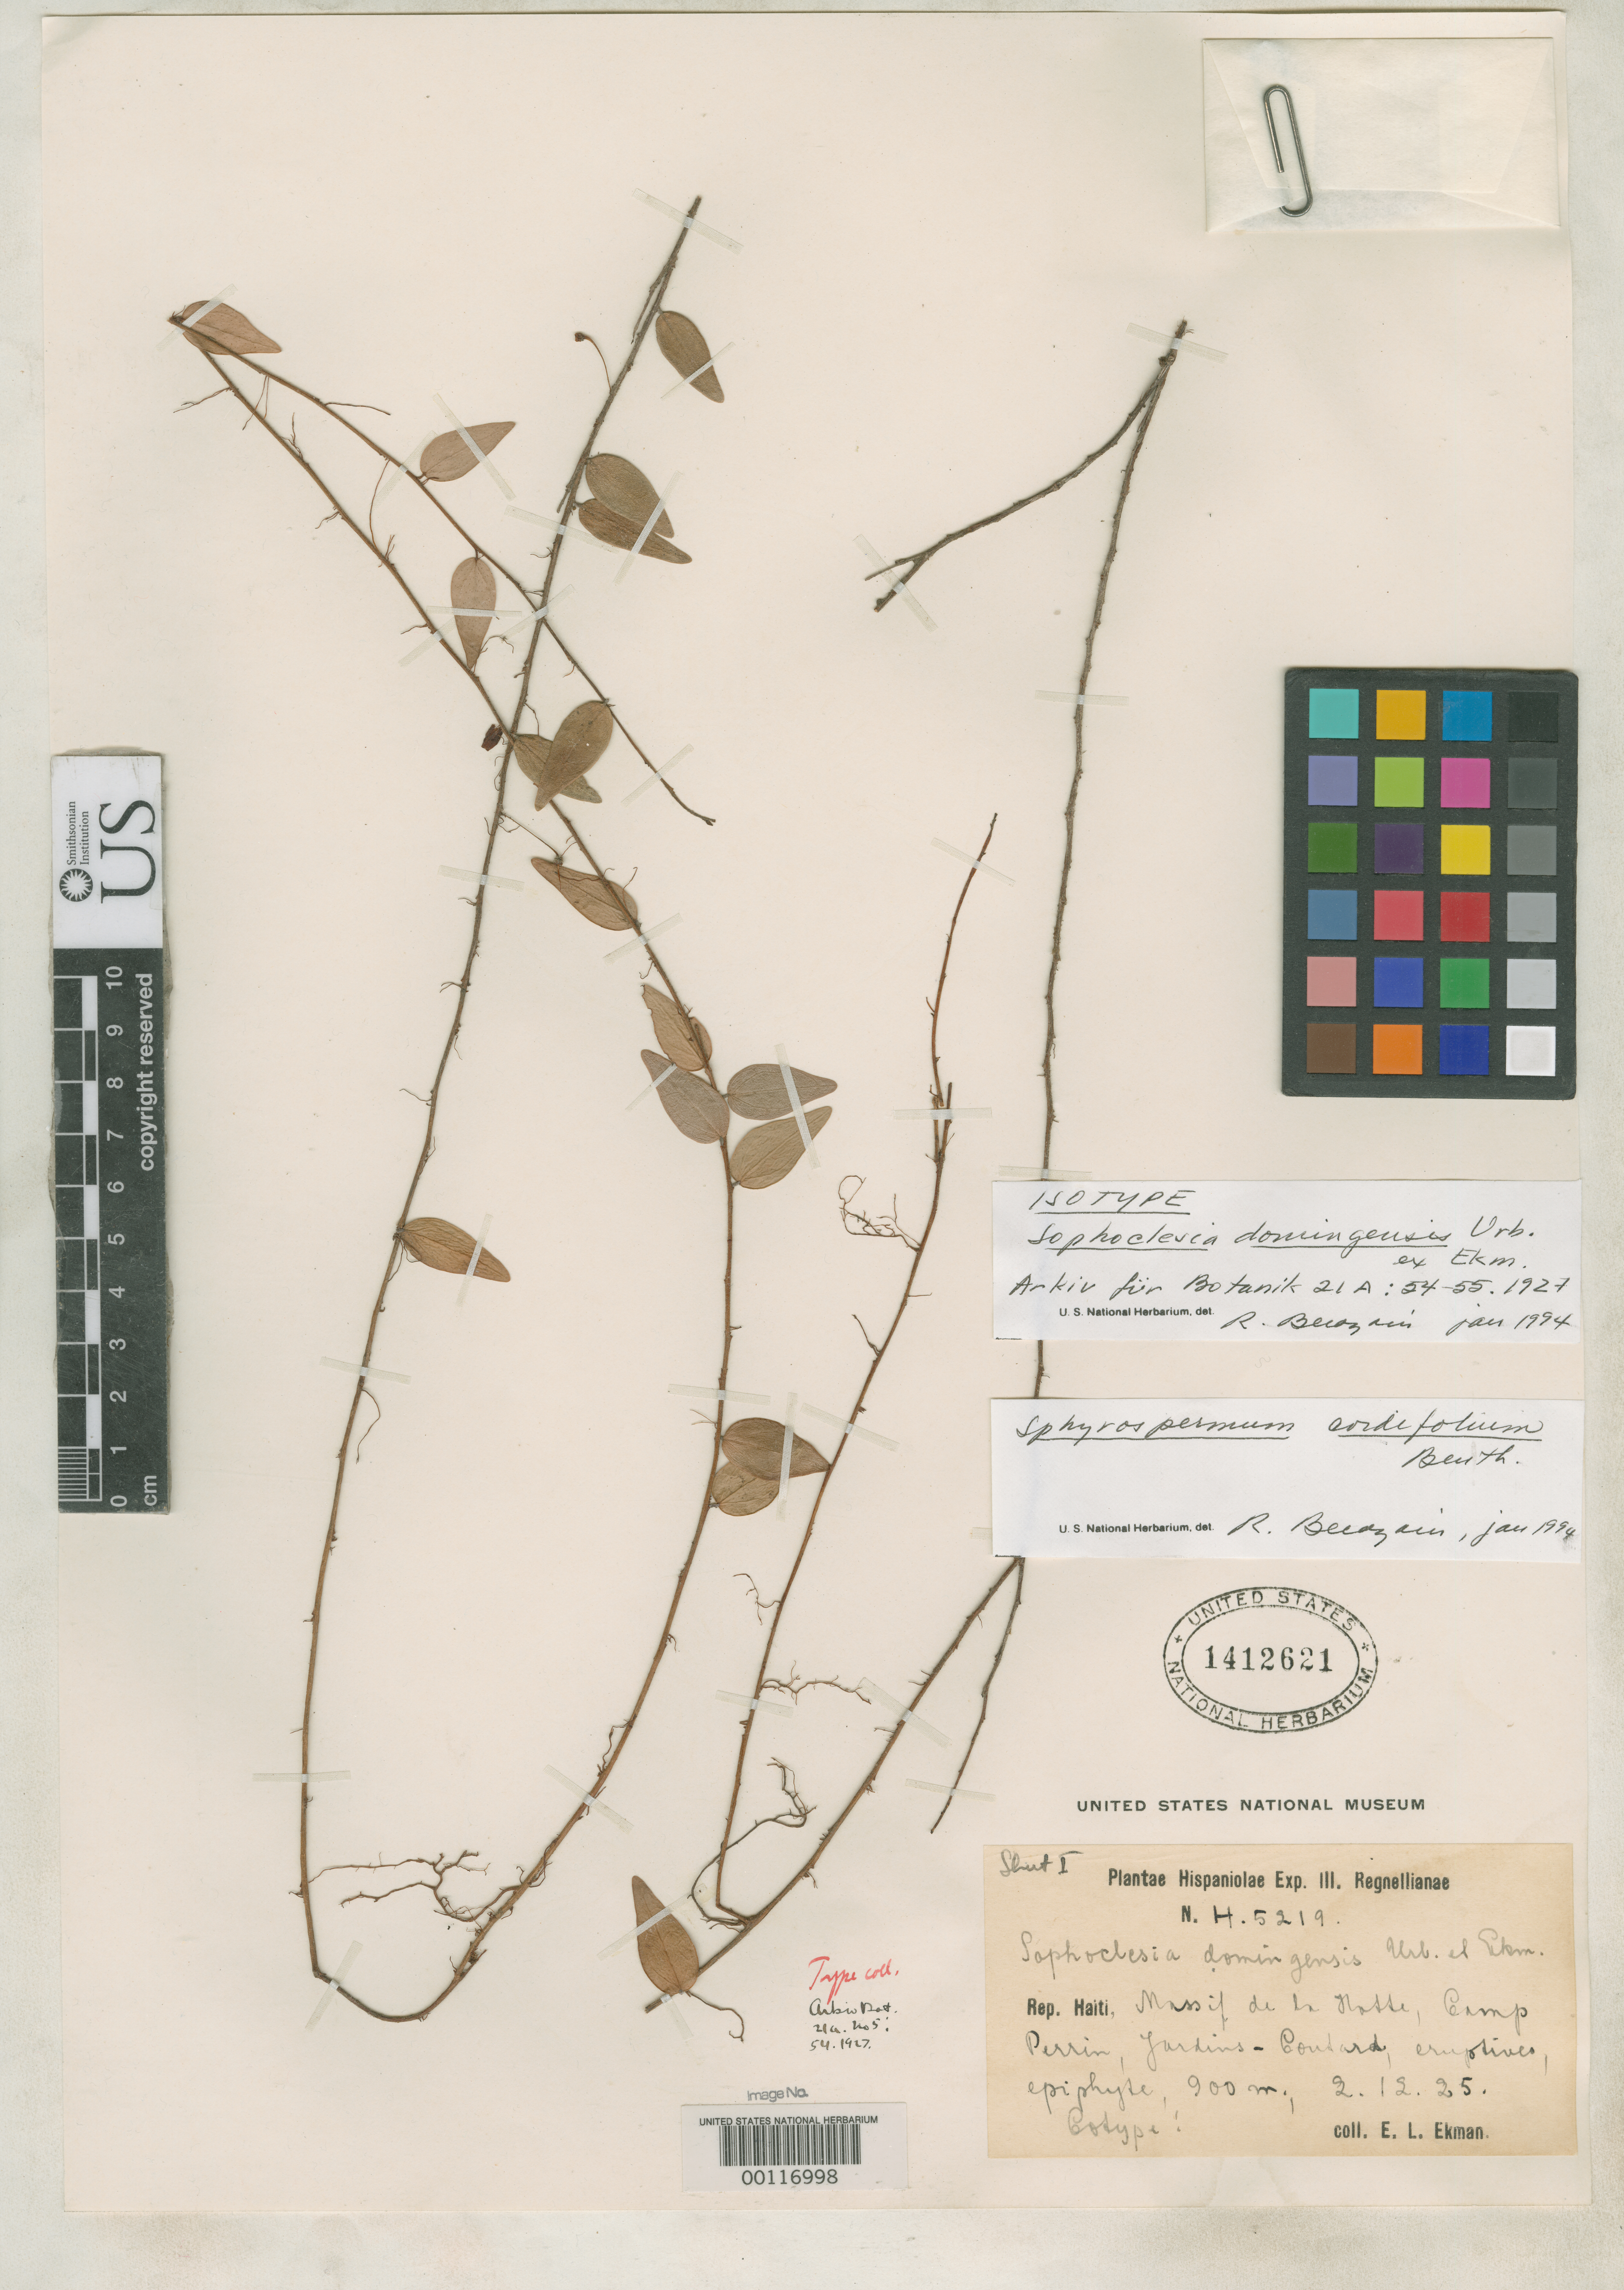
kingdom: Plantae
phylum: Tracheophyta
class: Magnoliopsida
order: Ericales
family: Ericaceae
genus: Sophoclesia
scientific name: Sophoclesia domingensis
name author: Urb. & Ekman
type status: Isotype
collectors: E. L. Ekman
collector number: H 5219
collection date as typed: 02 Dec 1925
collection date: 1925-12-02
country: Haiti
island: Hispaniola Island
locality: Morne de La Selle, occidental prope Camp Perrin.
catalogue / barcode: US 1412621